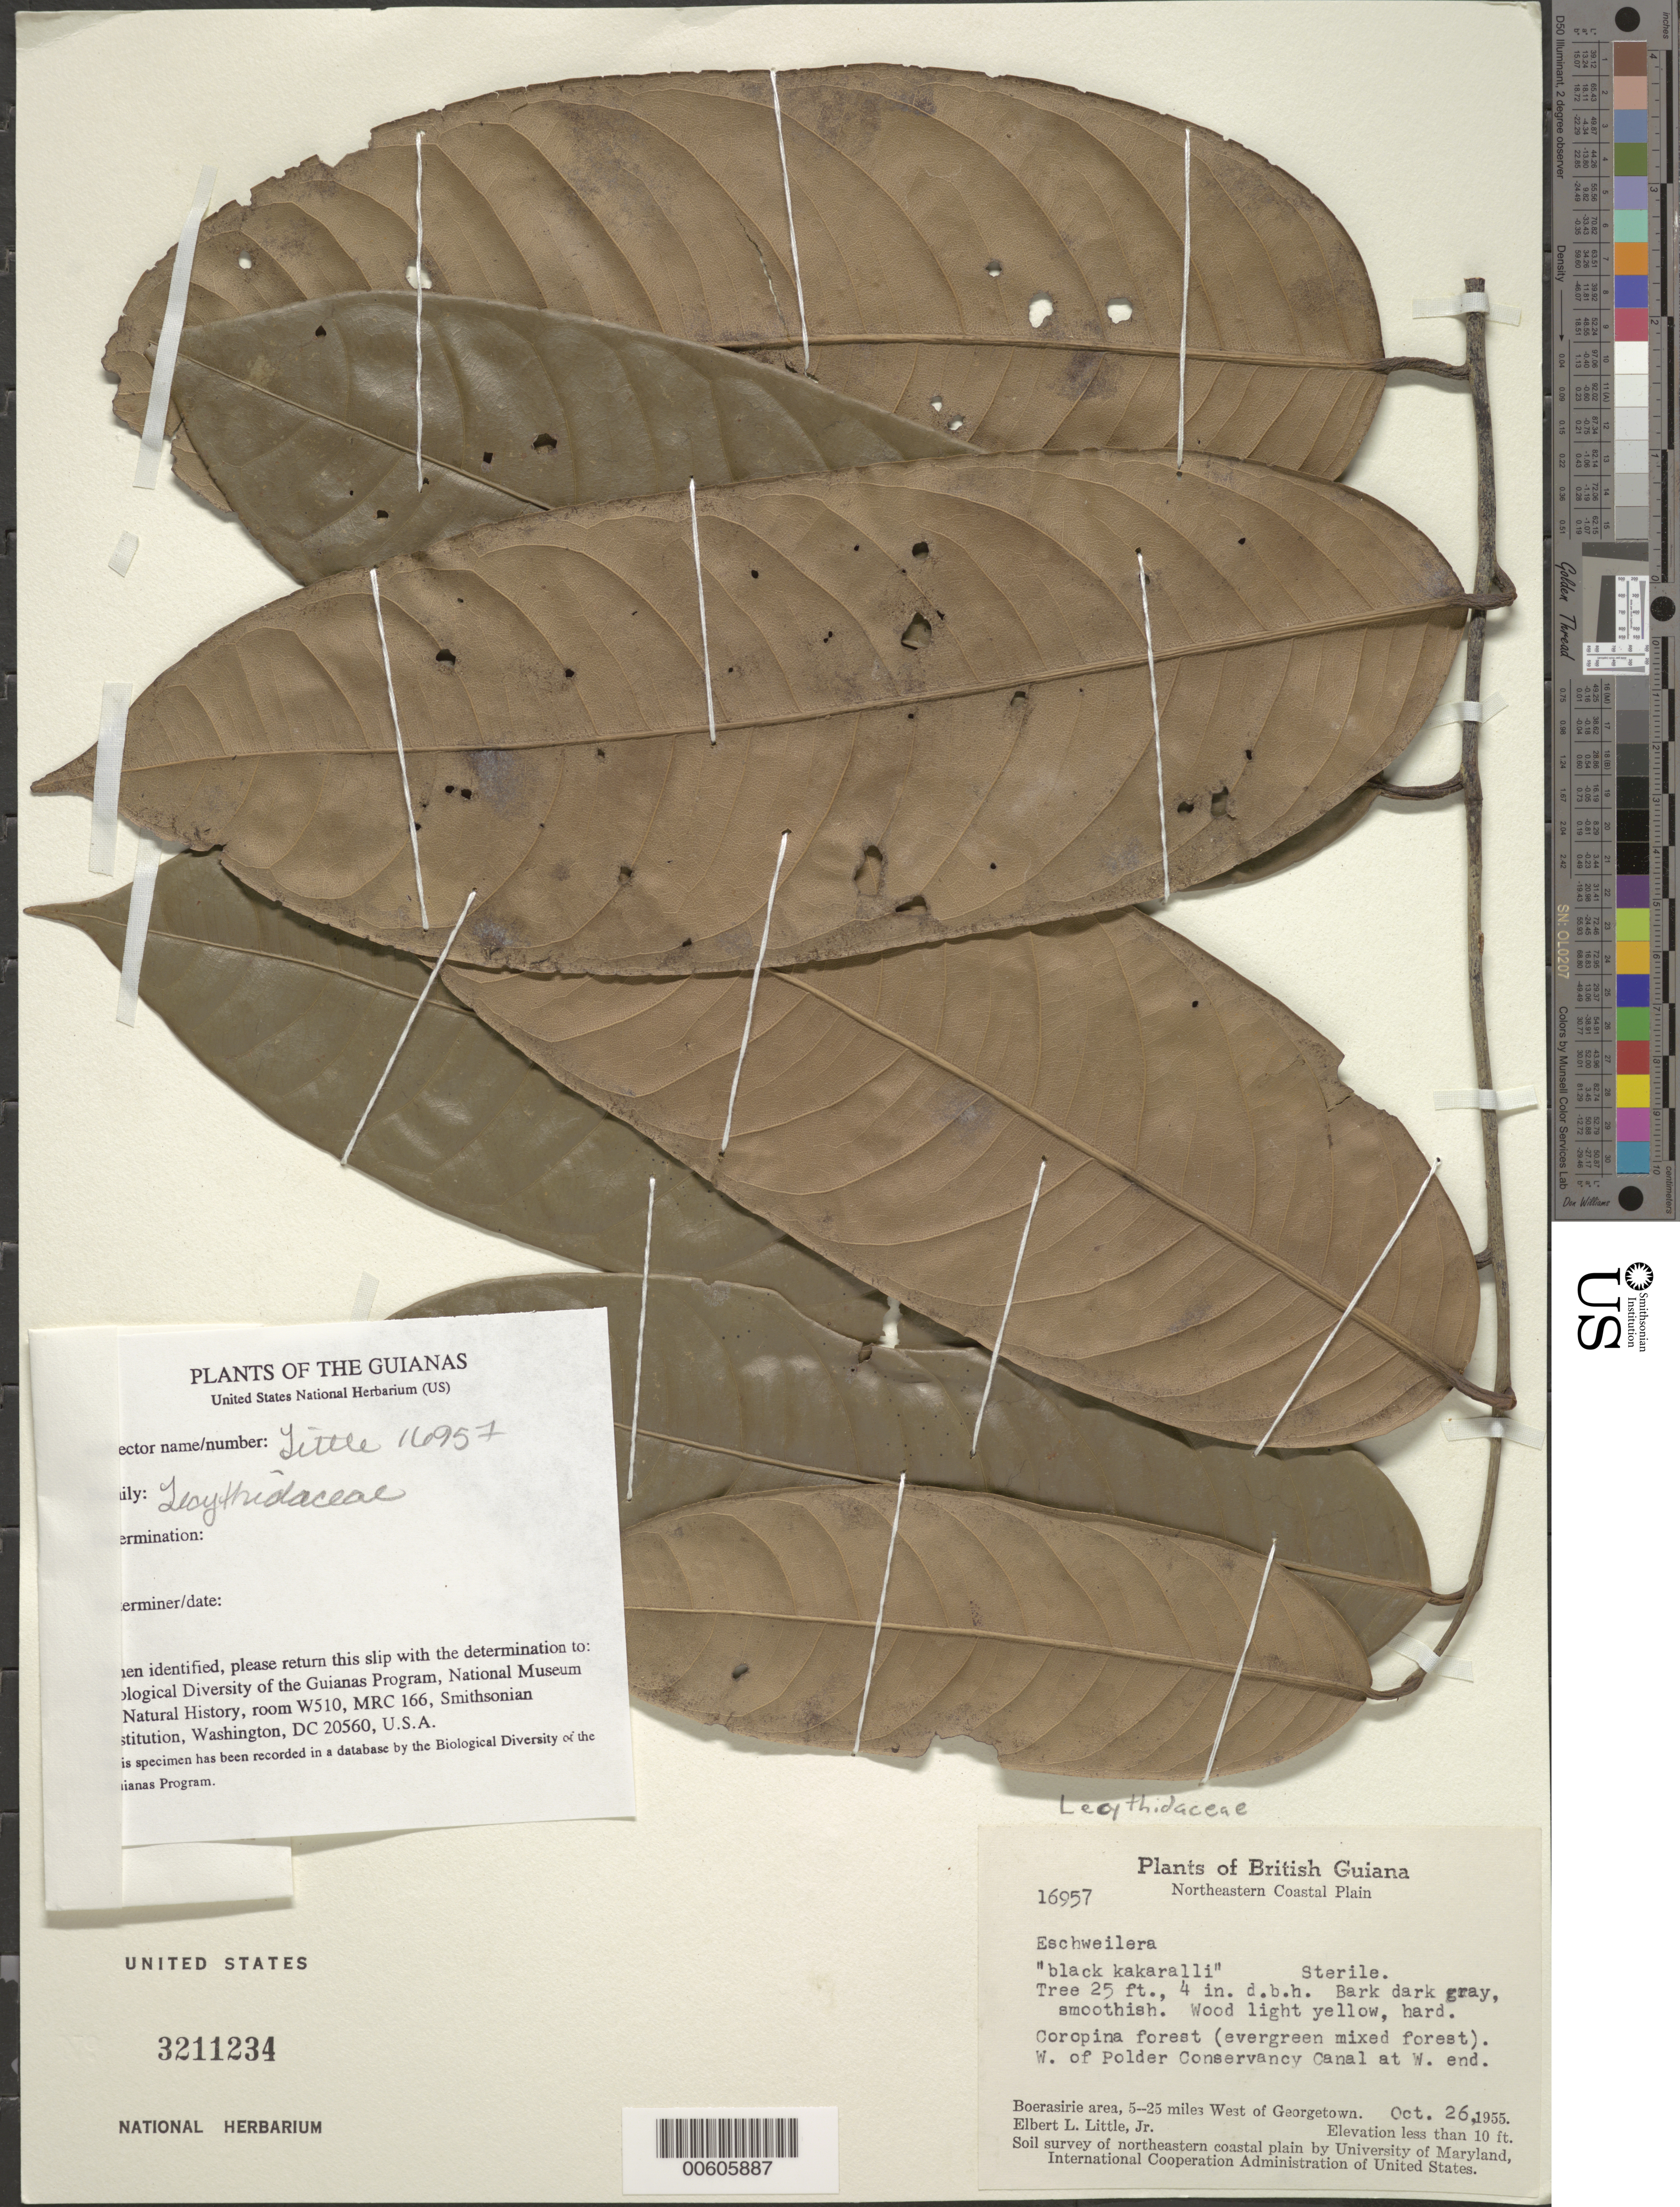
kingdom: Plantae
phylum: Tracheophyta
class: Magnoliopsida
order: Ericales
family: Lecythidaceae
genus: Eschweilera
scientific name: Eschweilera sp.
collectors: E. L. Little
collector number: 16957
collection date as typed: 26-Oct-55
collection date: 1955-10-26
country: Guyana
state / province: Essequibo Isl-W. Demerara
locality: Boerasirie area, 5-25 mi. W of Georgetown, W of Polder Conservancy Canal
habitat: Coropina forest (evergreen mixed forest)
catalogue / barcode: US 3211234